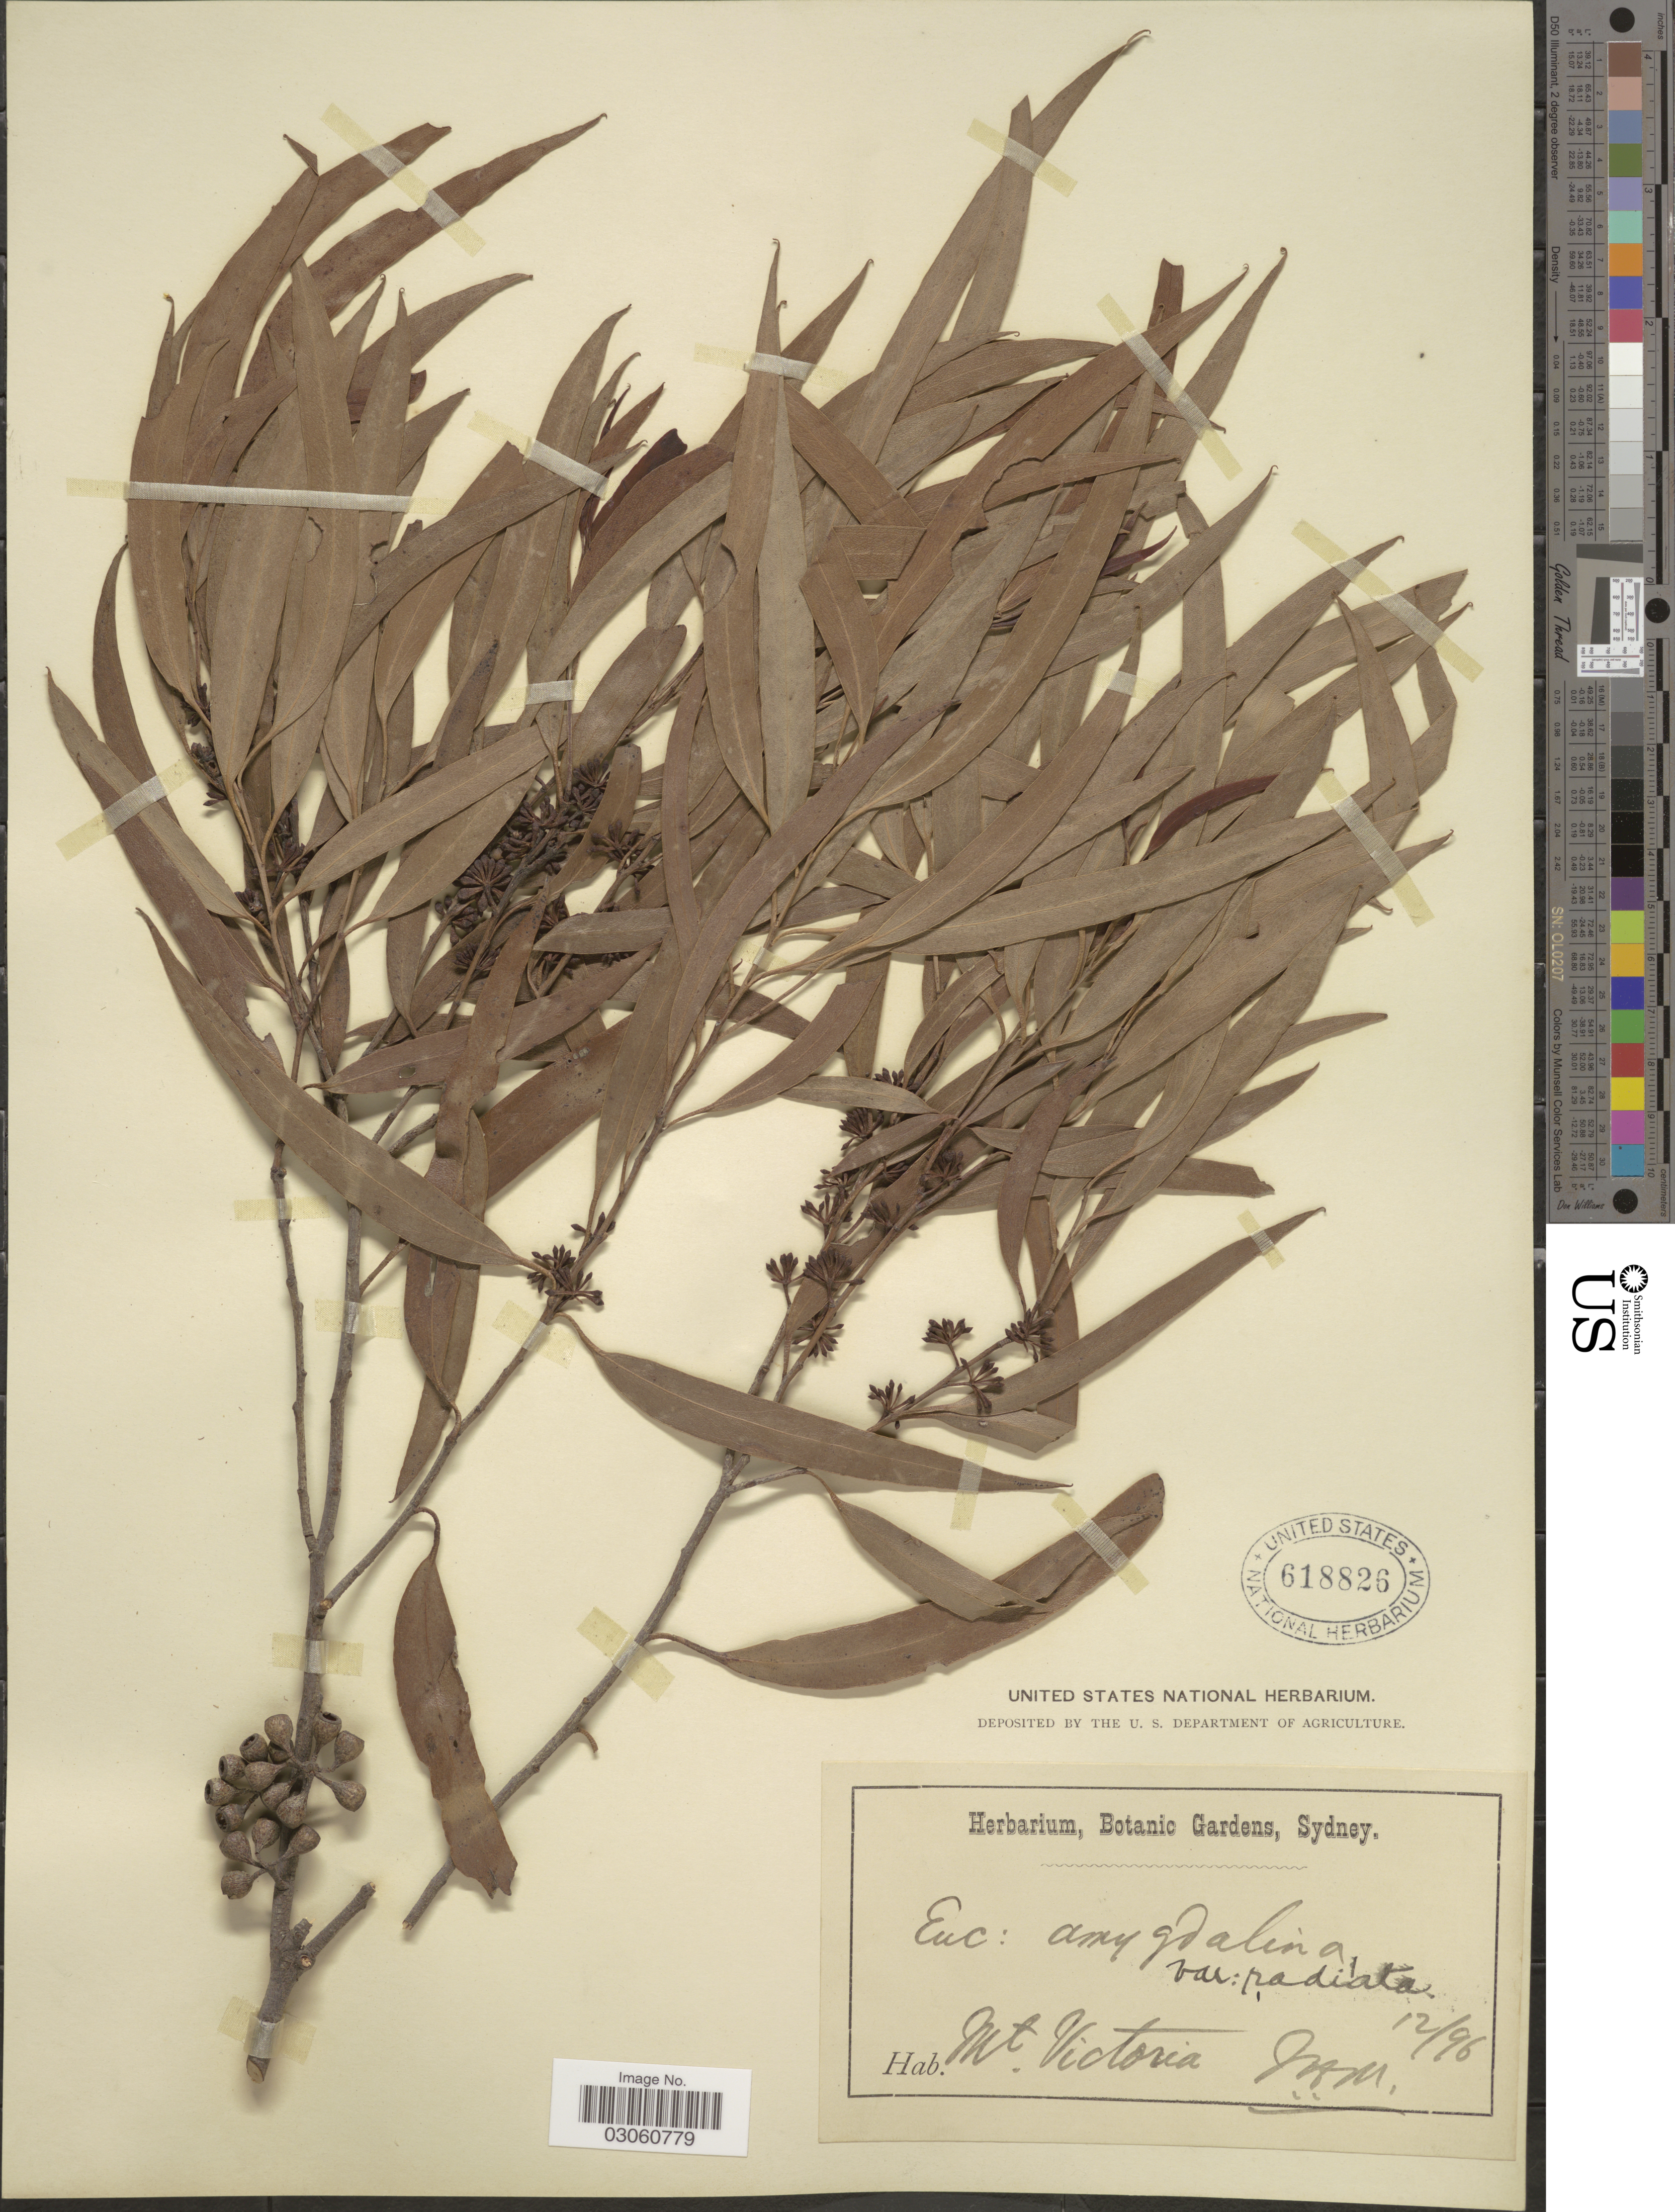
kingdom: Plantae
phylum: Tracheophyta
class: Magnoliopsida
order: Myrtales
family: Myrtaceae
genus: Eucalyptus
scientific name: Eucalyptus amygdalina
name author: Labill.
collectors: M. M.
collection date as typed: Transcribed d/m/y: /12/96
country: Australia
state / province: Victoria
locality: Mt. Victoria.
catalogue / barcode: US 618826